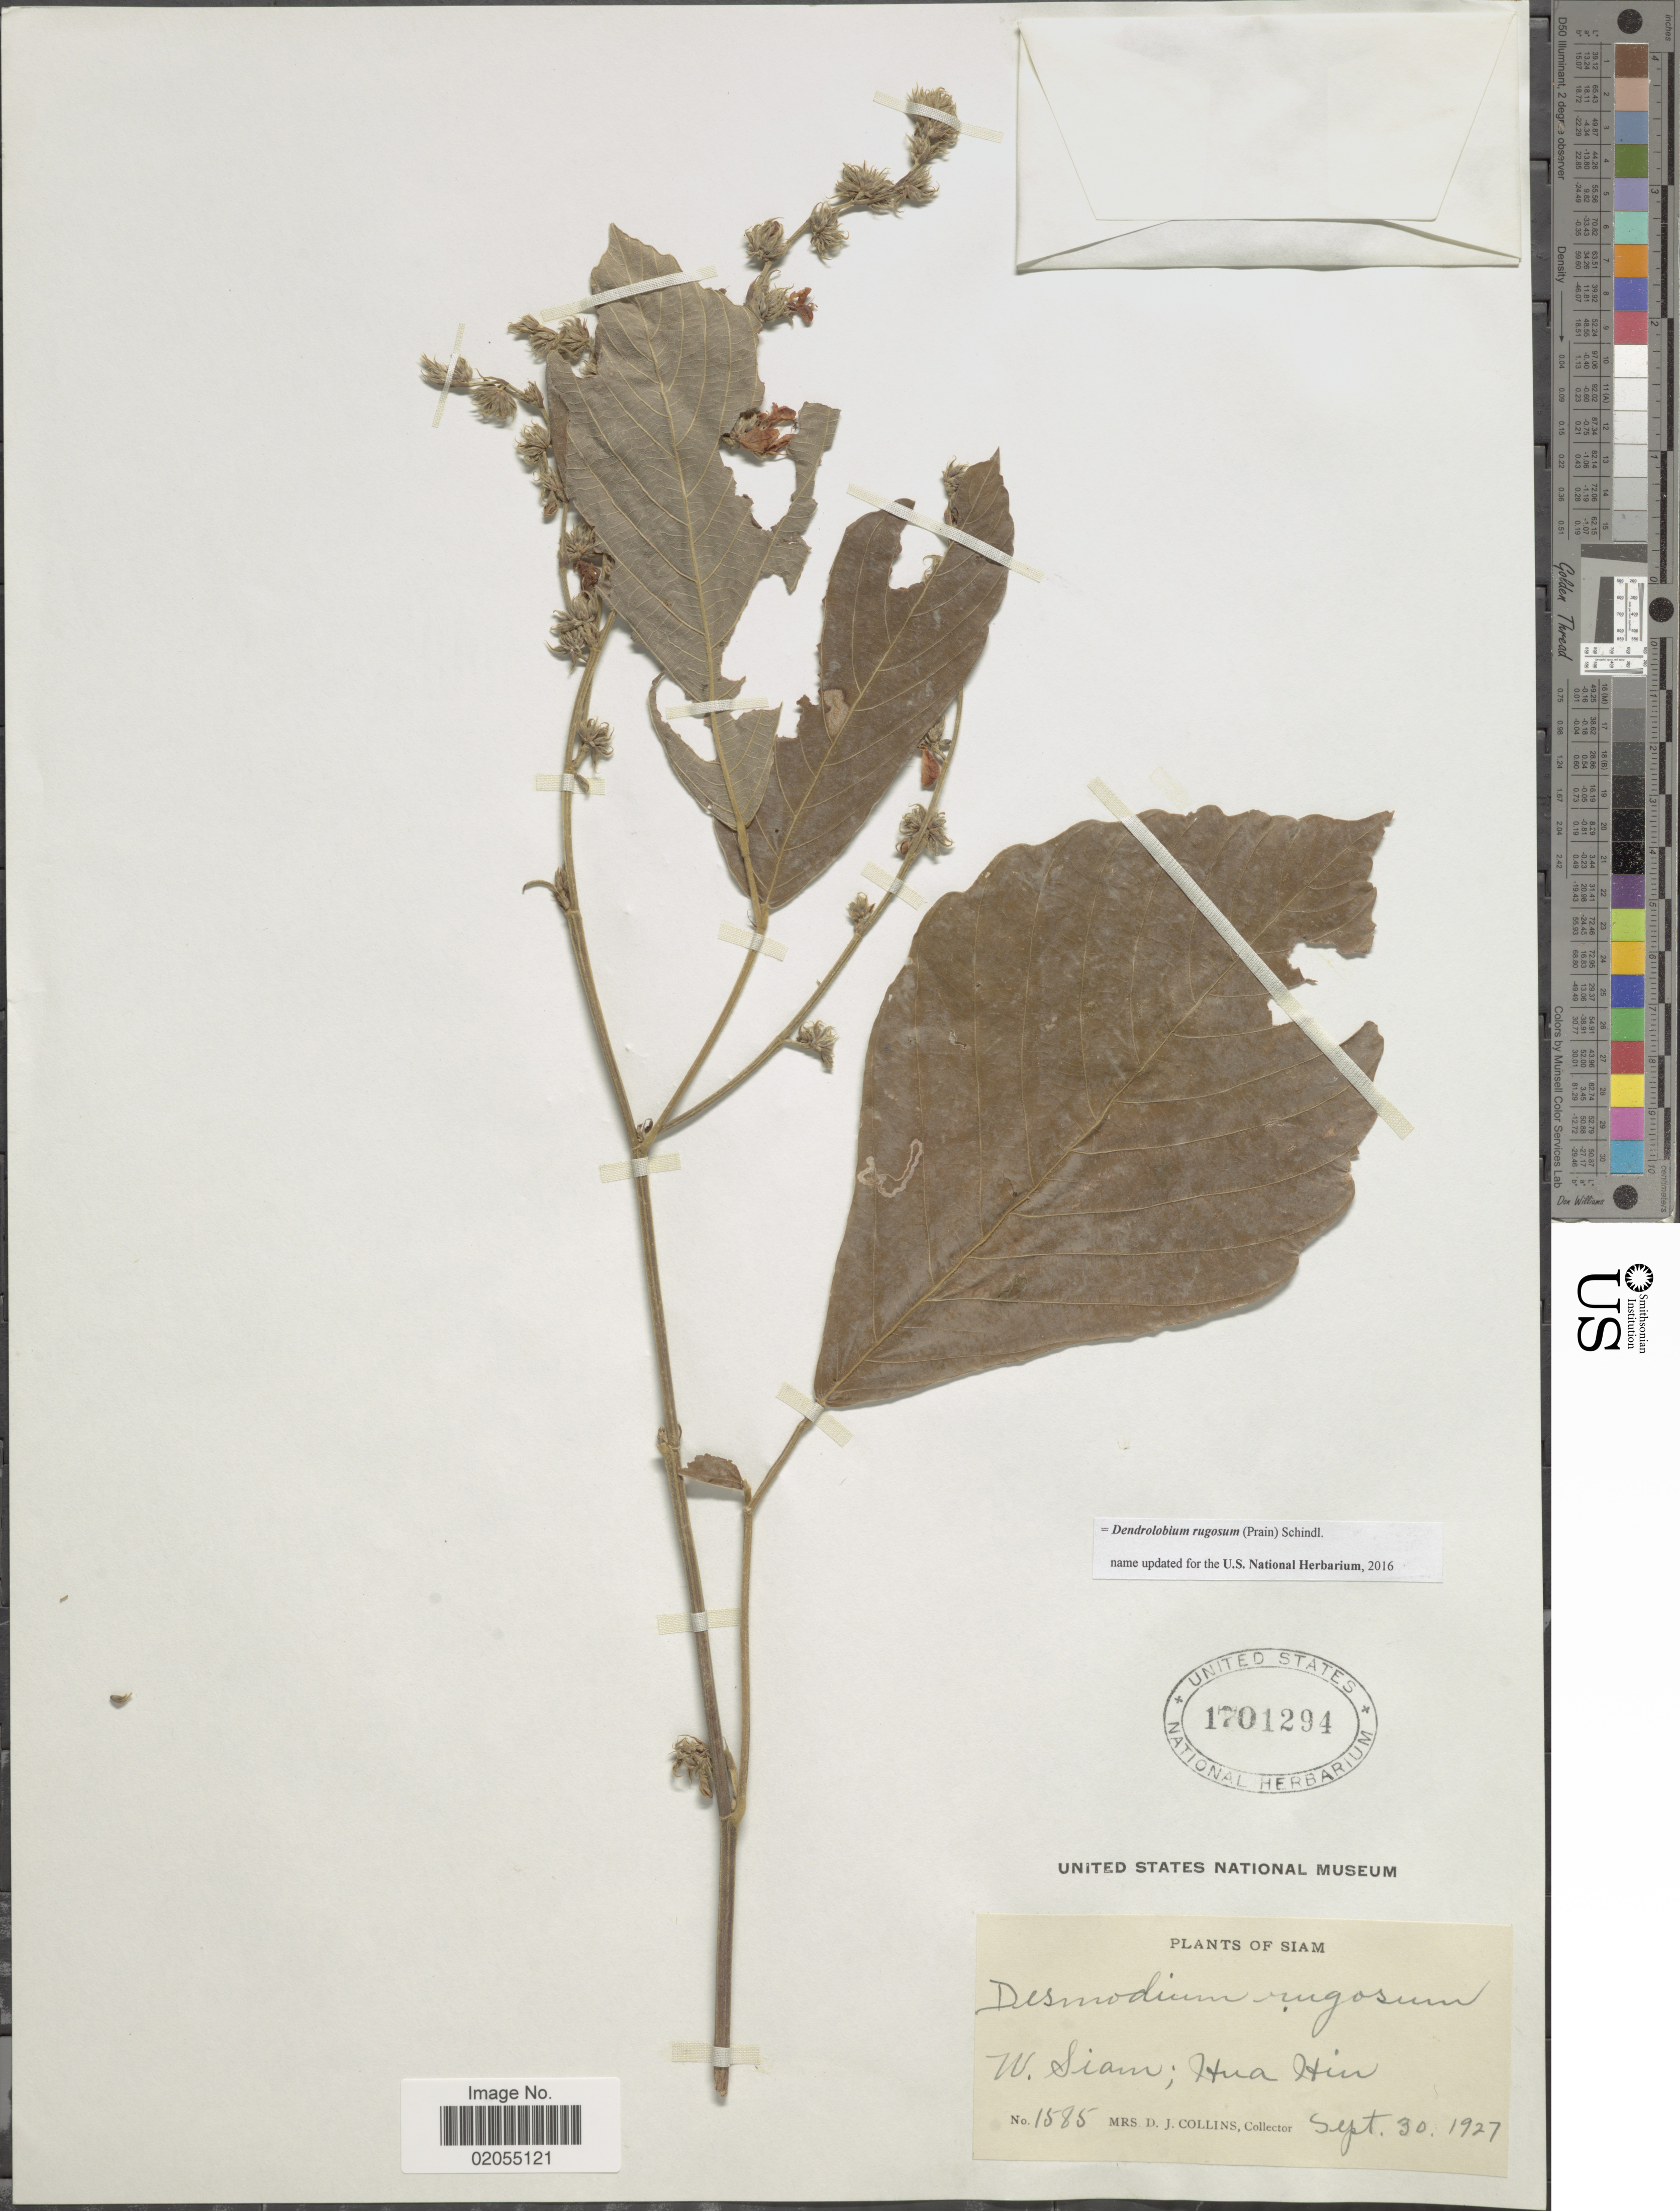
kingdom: Plantae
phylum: Tracheophyta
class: Magnoliopsida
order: Fabales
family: Fabaceae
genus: Dendrolobium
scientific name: Dendrolobium rugosum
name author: (Prain) Schindl.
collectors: Mrs. D. J. Collins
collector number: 1585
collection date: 1927-09-30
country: Thailand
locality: W. Siam: Hua Hin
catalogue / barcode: US 1701294